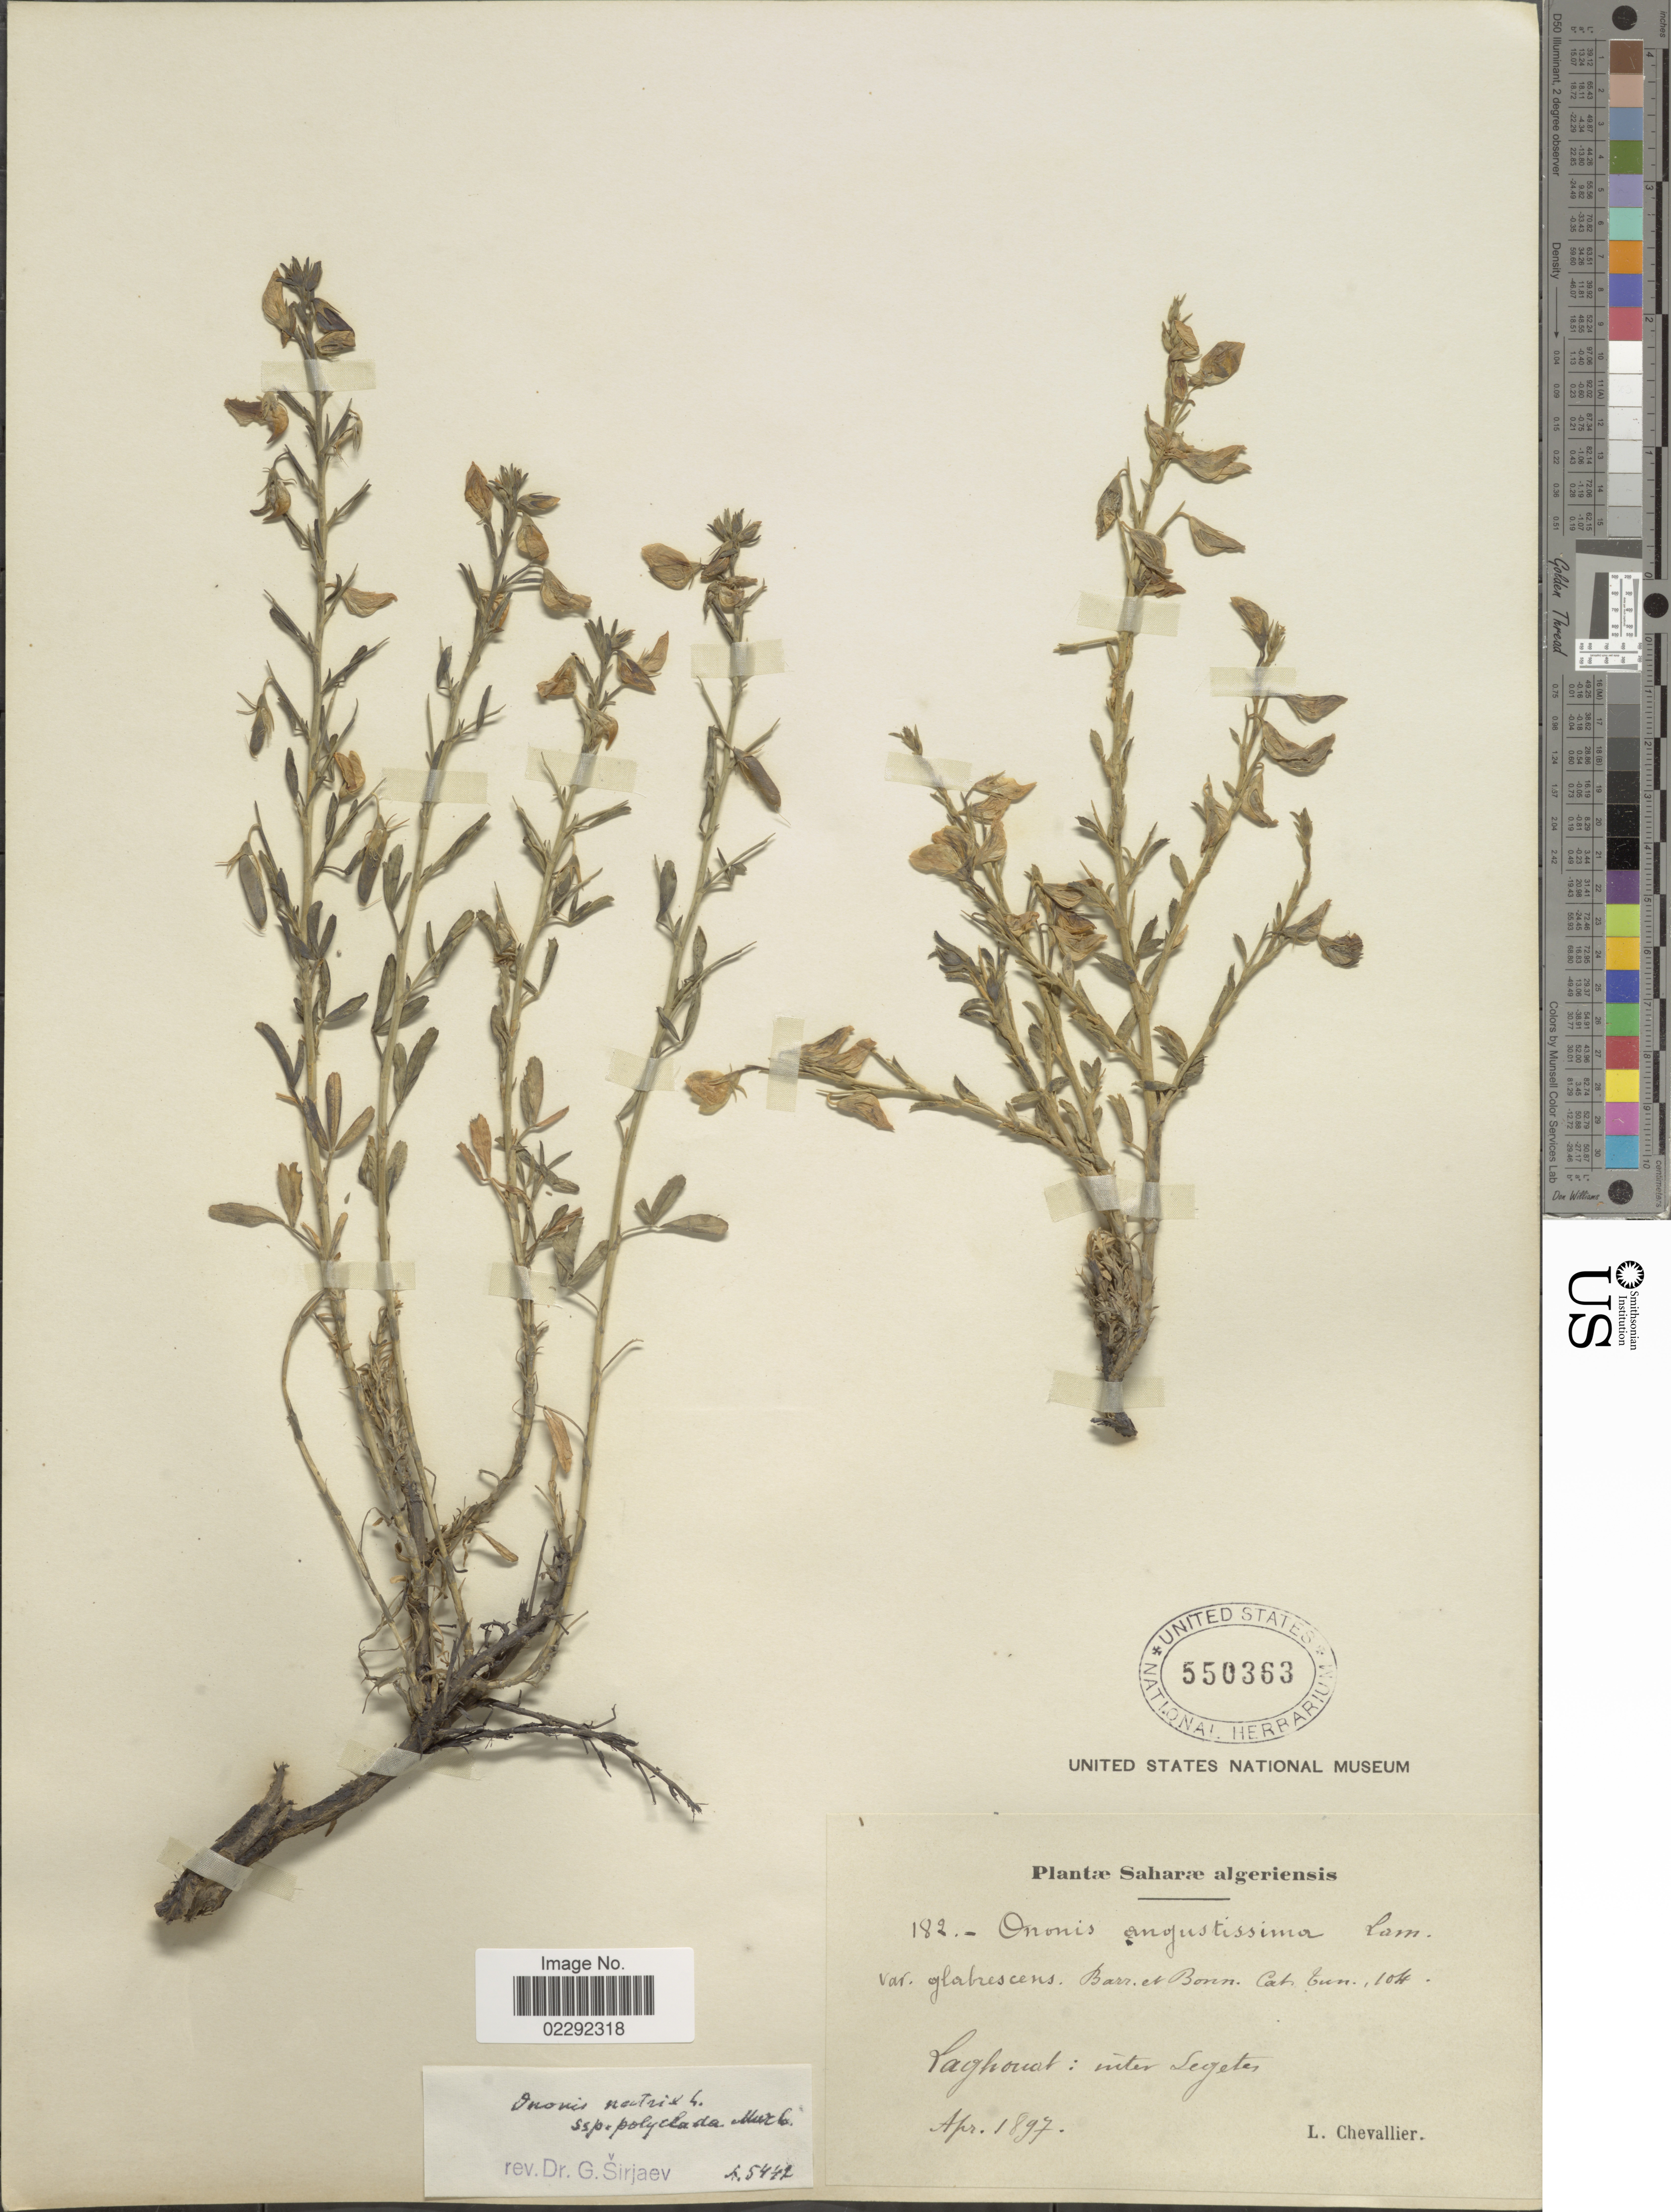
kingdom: Plantae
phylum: Tracheophyta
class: Magnoliopsida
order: Fabales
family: Fabaceae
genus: Ononis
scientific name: Ononis natrix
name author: L.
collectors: L. Chevallier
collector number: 182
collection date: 1897-04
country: Algeria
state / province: Laghouat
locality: Saharae algeriensis. inter Segetes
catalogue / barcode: US 550363